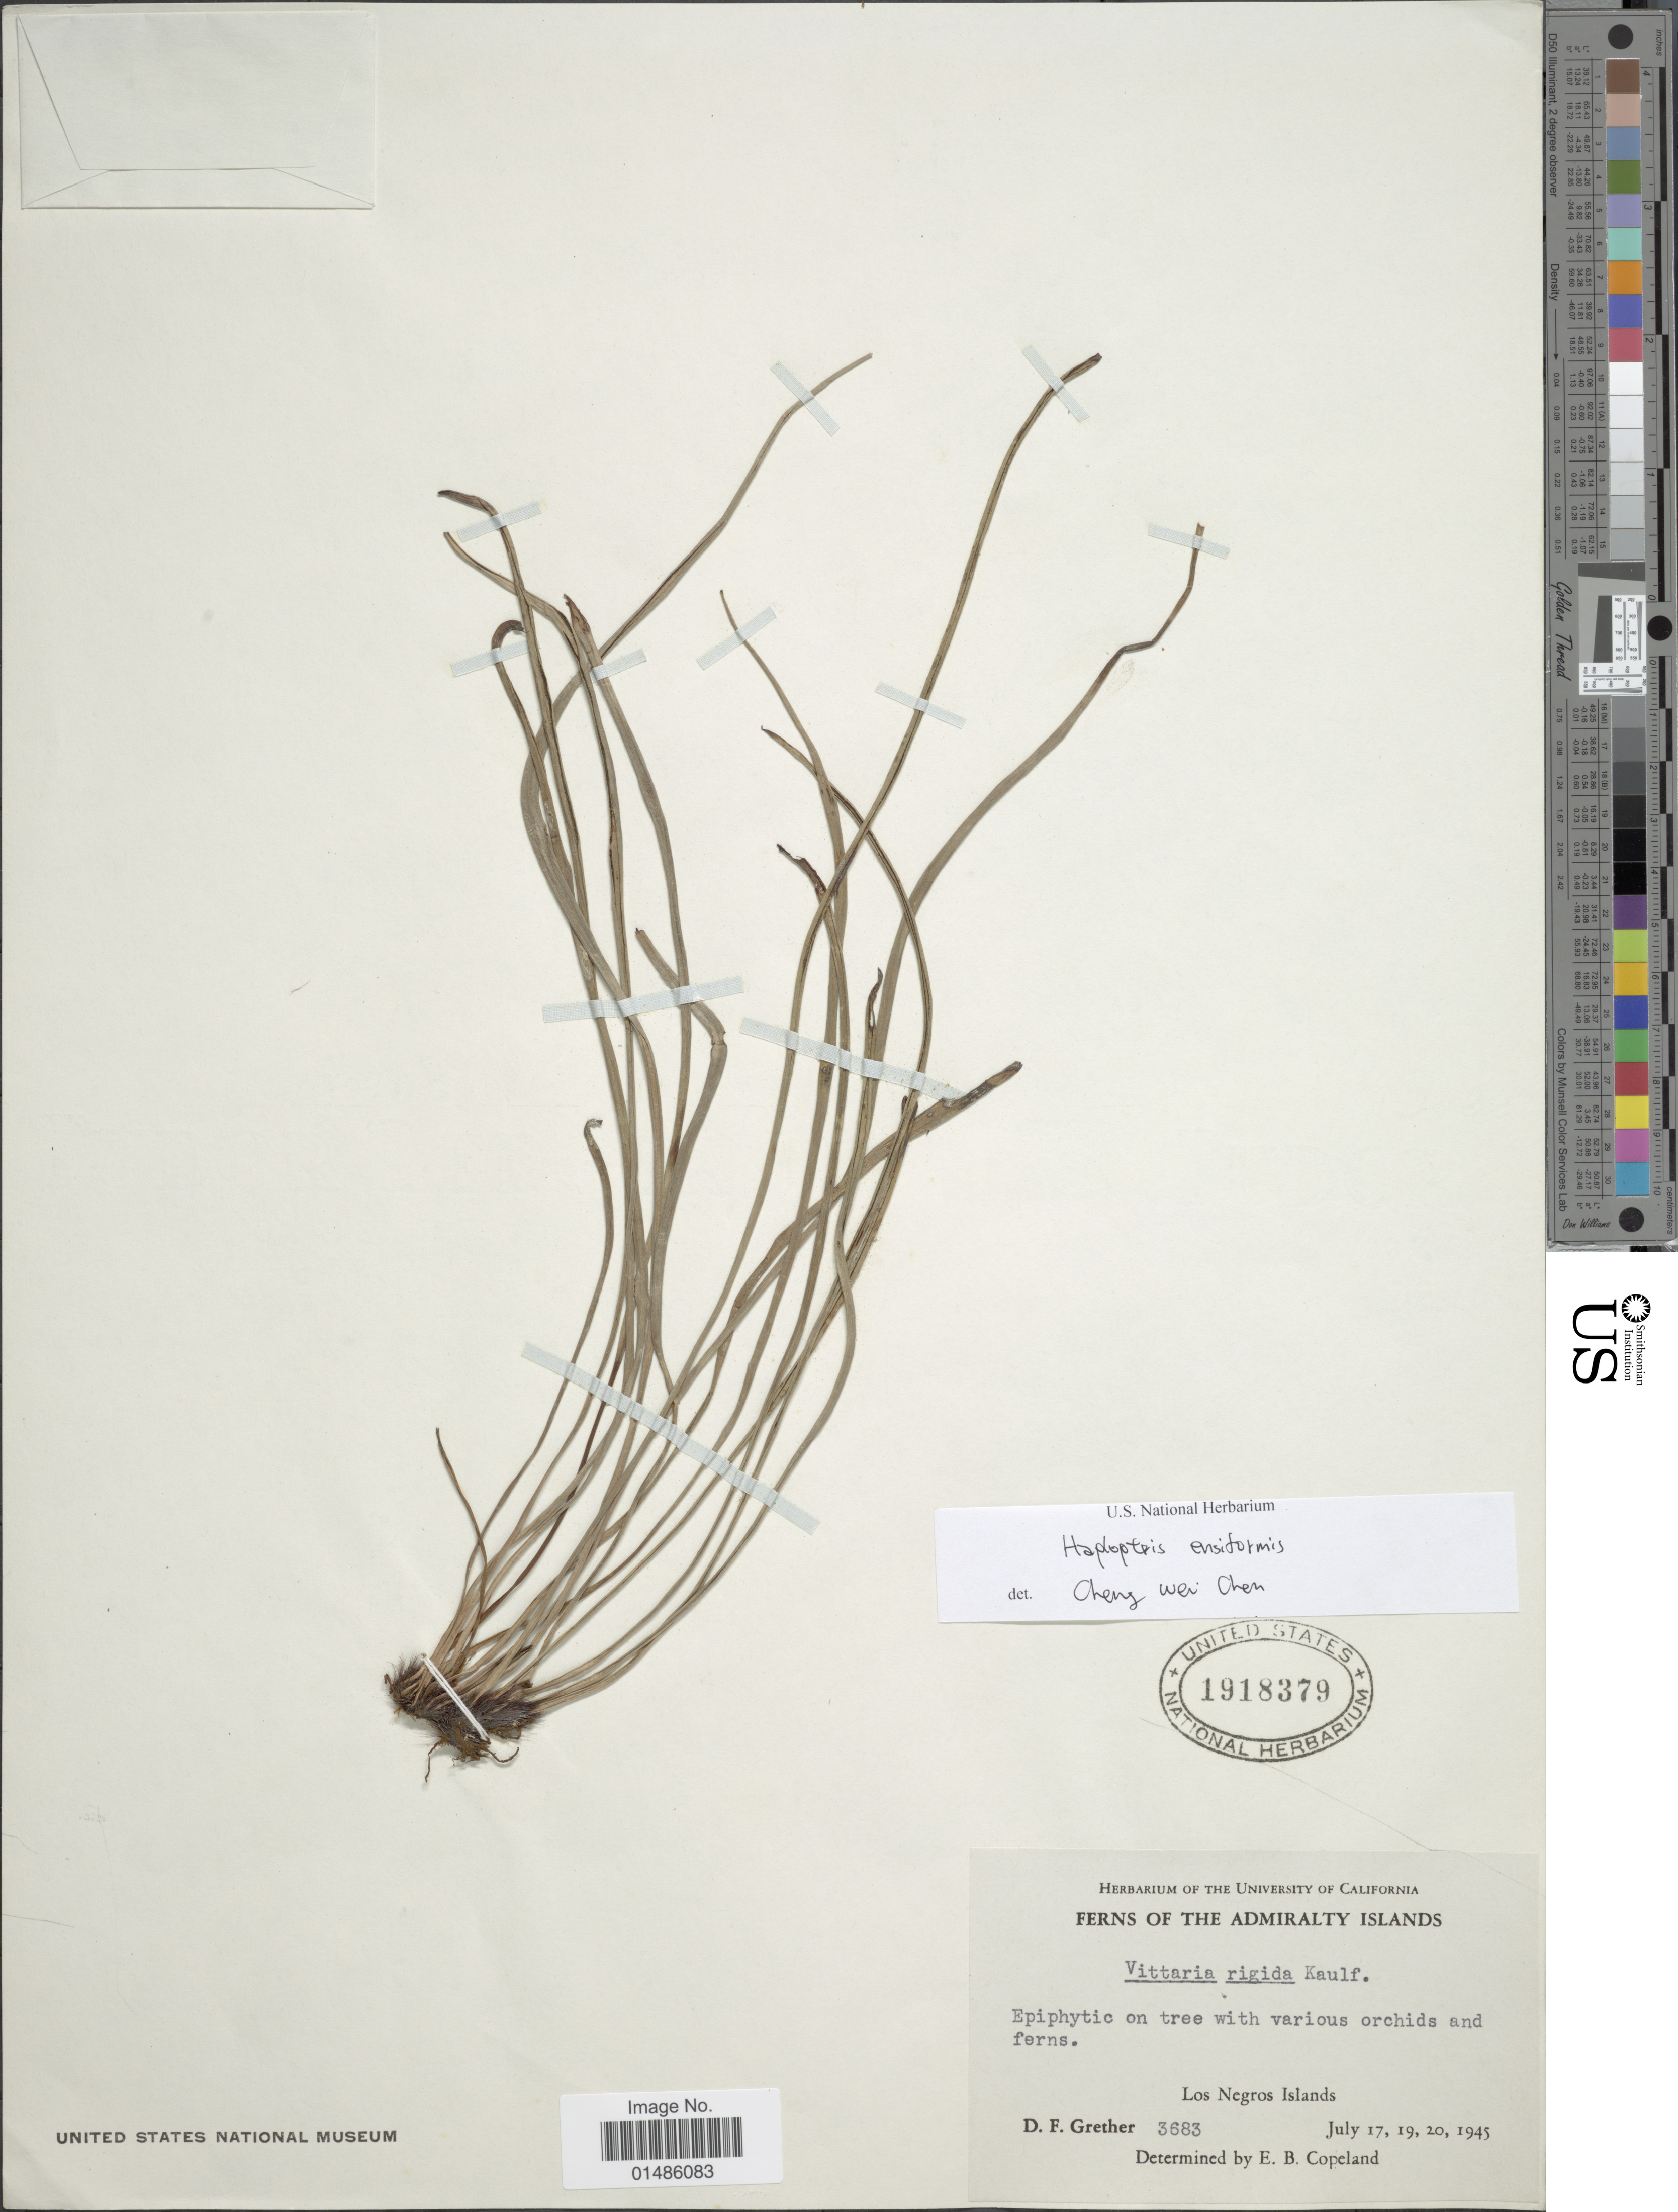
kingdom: Plantae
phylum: Tracheophyta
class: Polypodiopsida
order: Polypodiales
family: Pteridaceae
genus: Haplopteris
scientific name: Haplopteris ensiformis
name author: (Sw.) E.H. Crane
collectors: D. F. Grether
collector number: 3683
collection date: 1945-07-17/1945-07-20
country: Papua New Guinea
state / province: Manus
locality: Ferns of the Admiralty Islands. Los Negros Islands.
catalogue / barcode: US 1918379